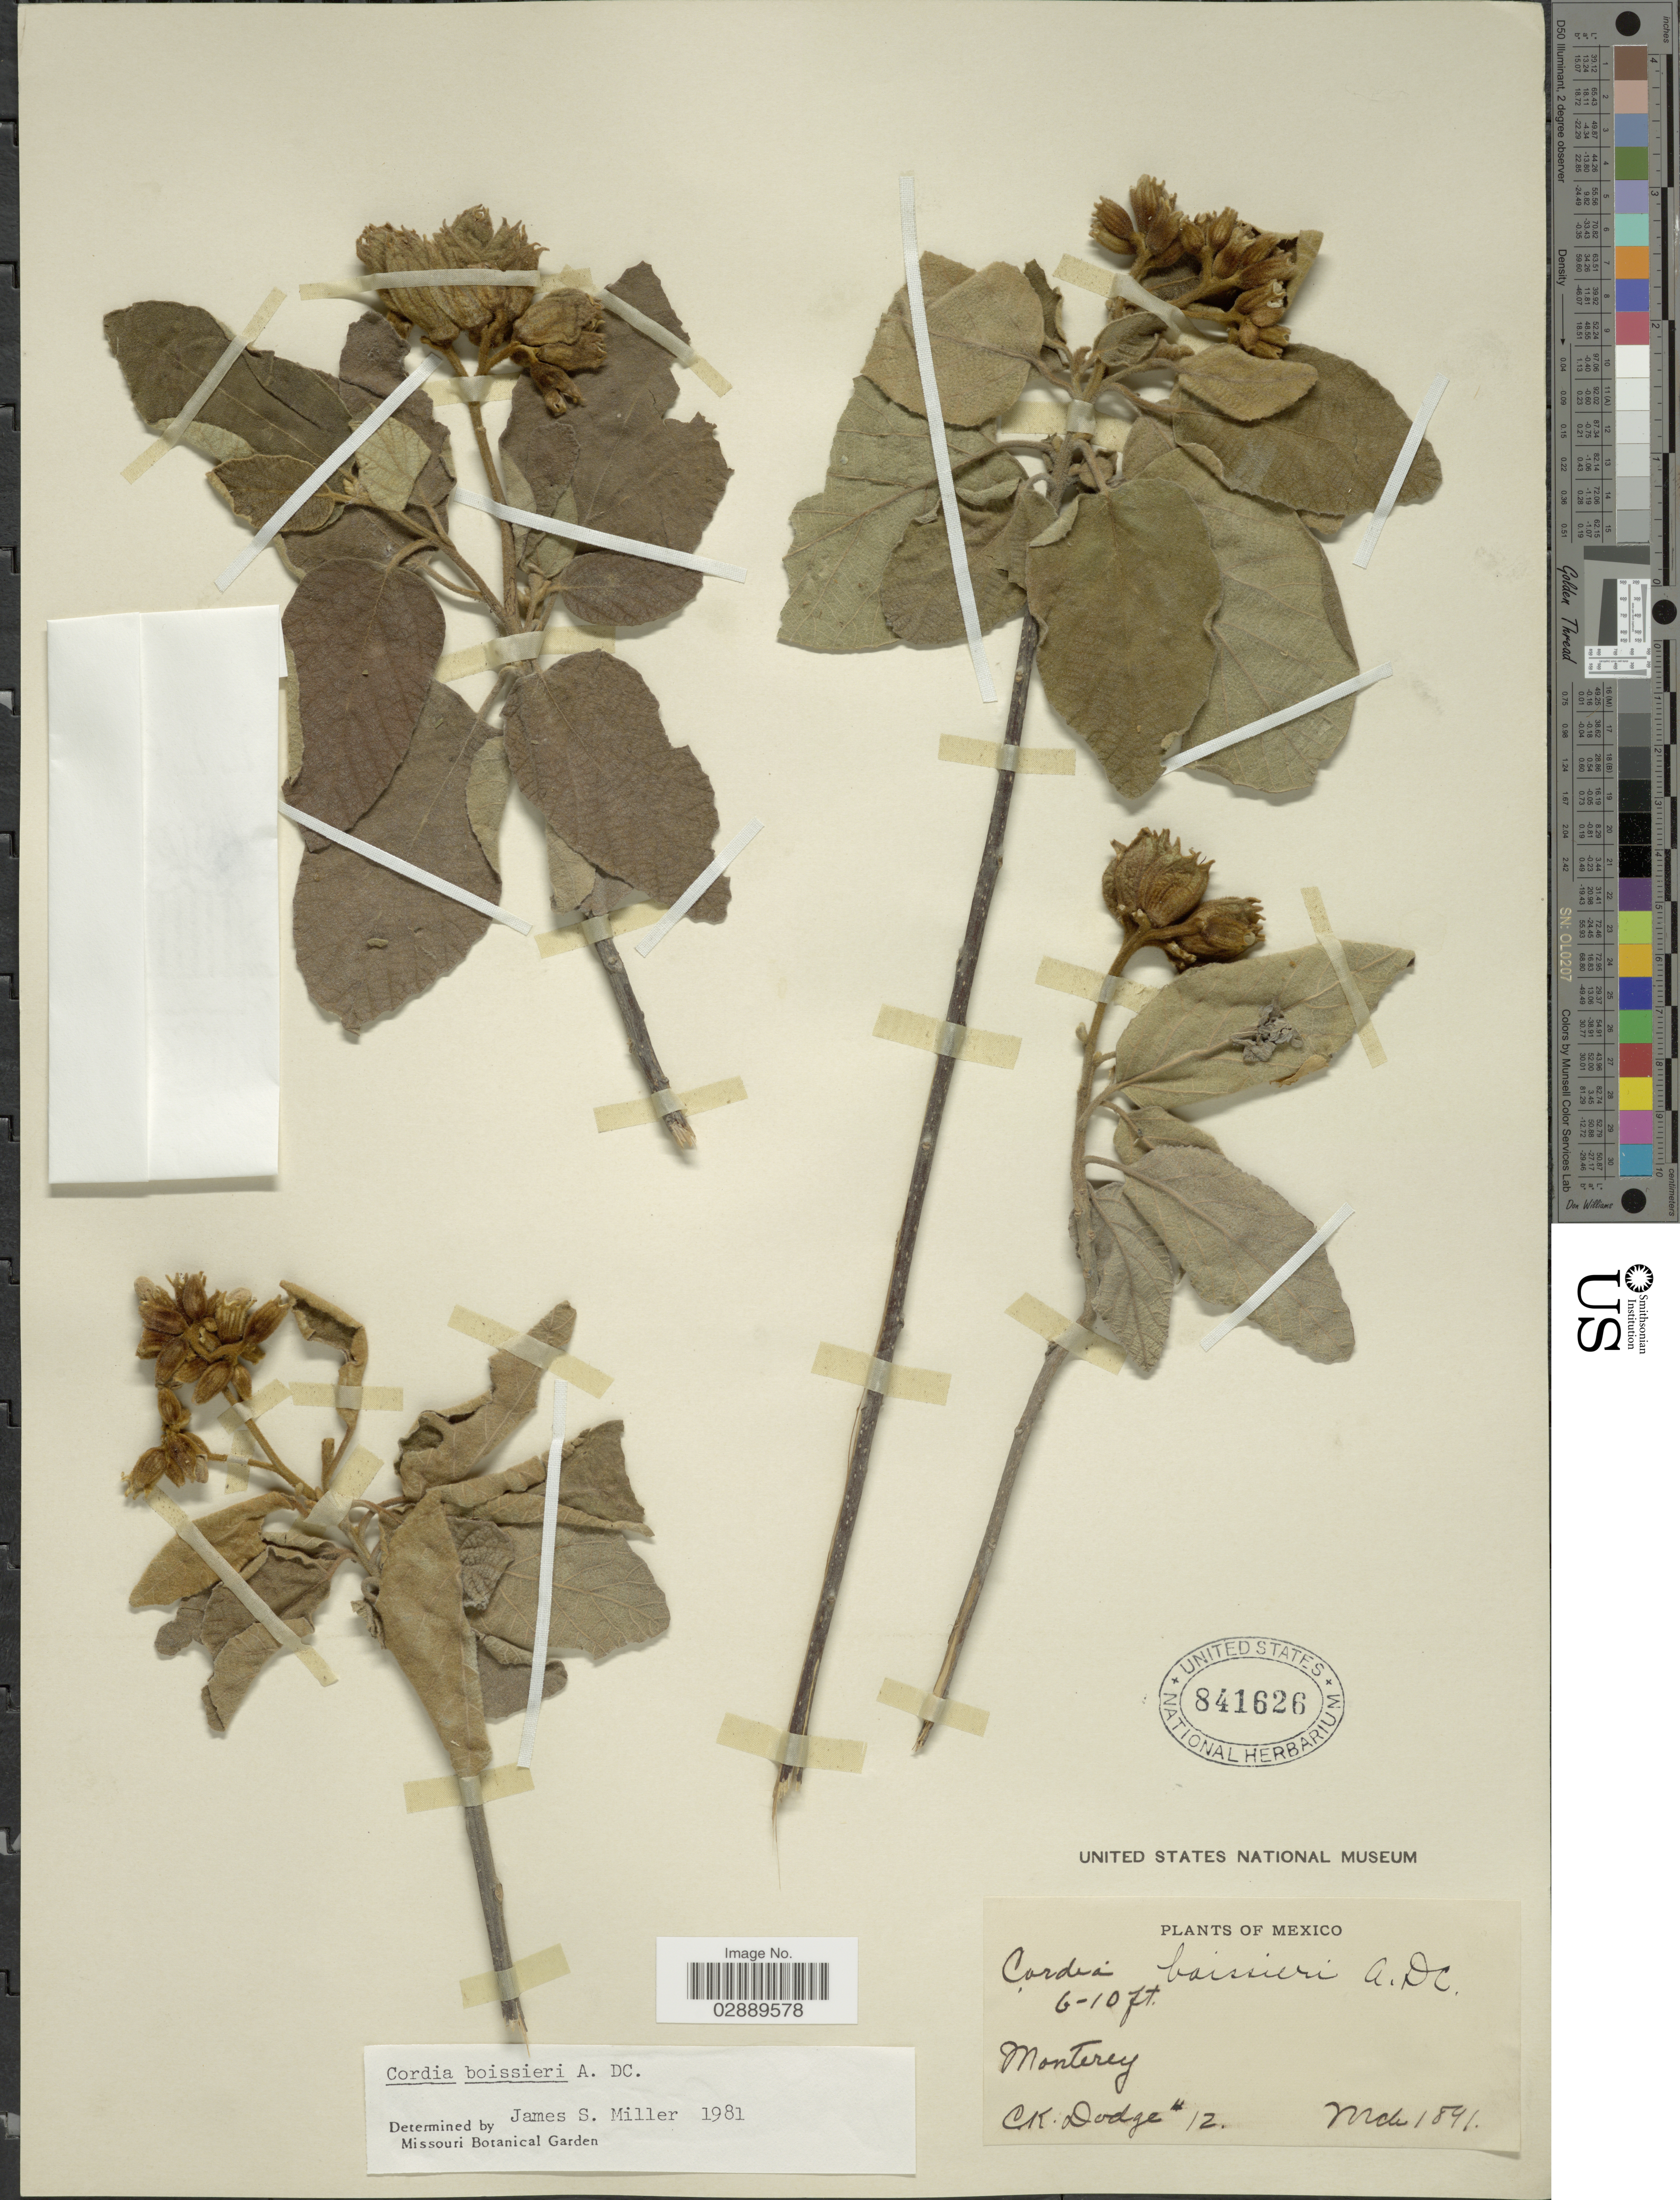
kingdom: Plantae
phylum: Tracheophyta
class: Magnoliopsida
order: Boraginales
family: Cordiaceae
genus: Cordia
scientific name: Cordia boissieri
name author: A. DC.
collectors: C. Dodge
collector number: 12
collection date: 1891-03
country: Mexico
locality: Monterey.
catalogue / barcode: US 841626